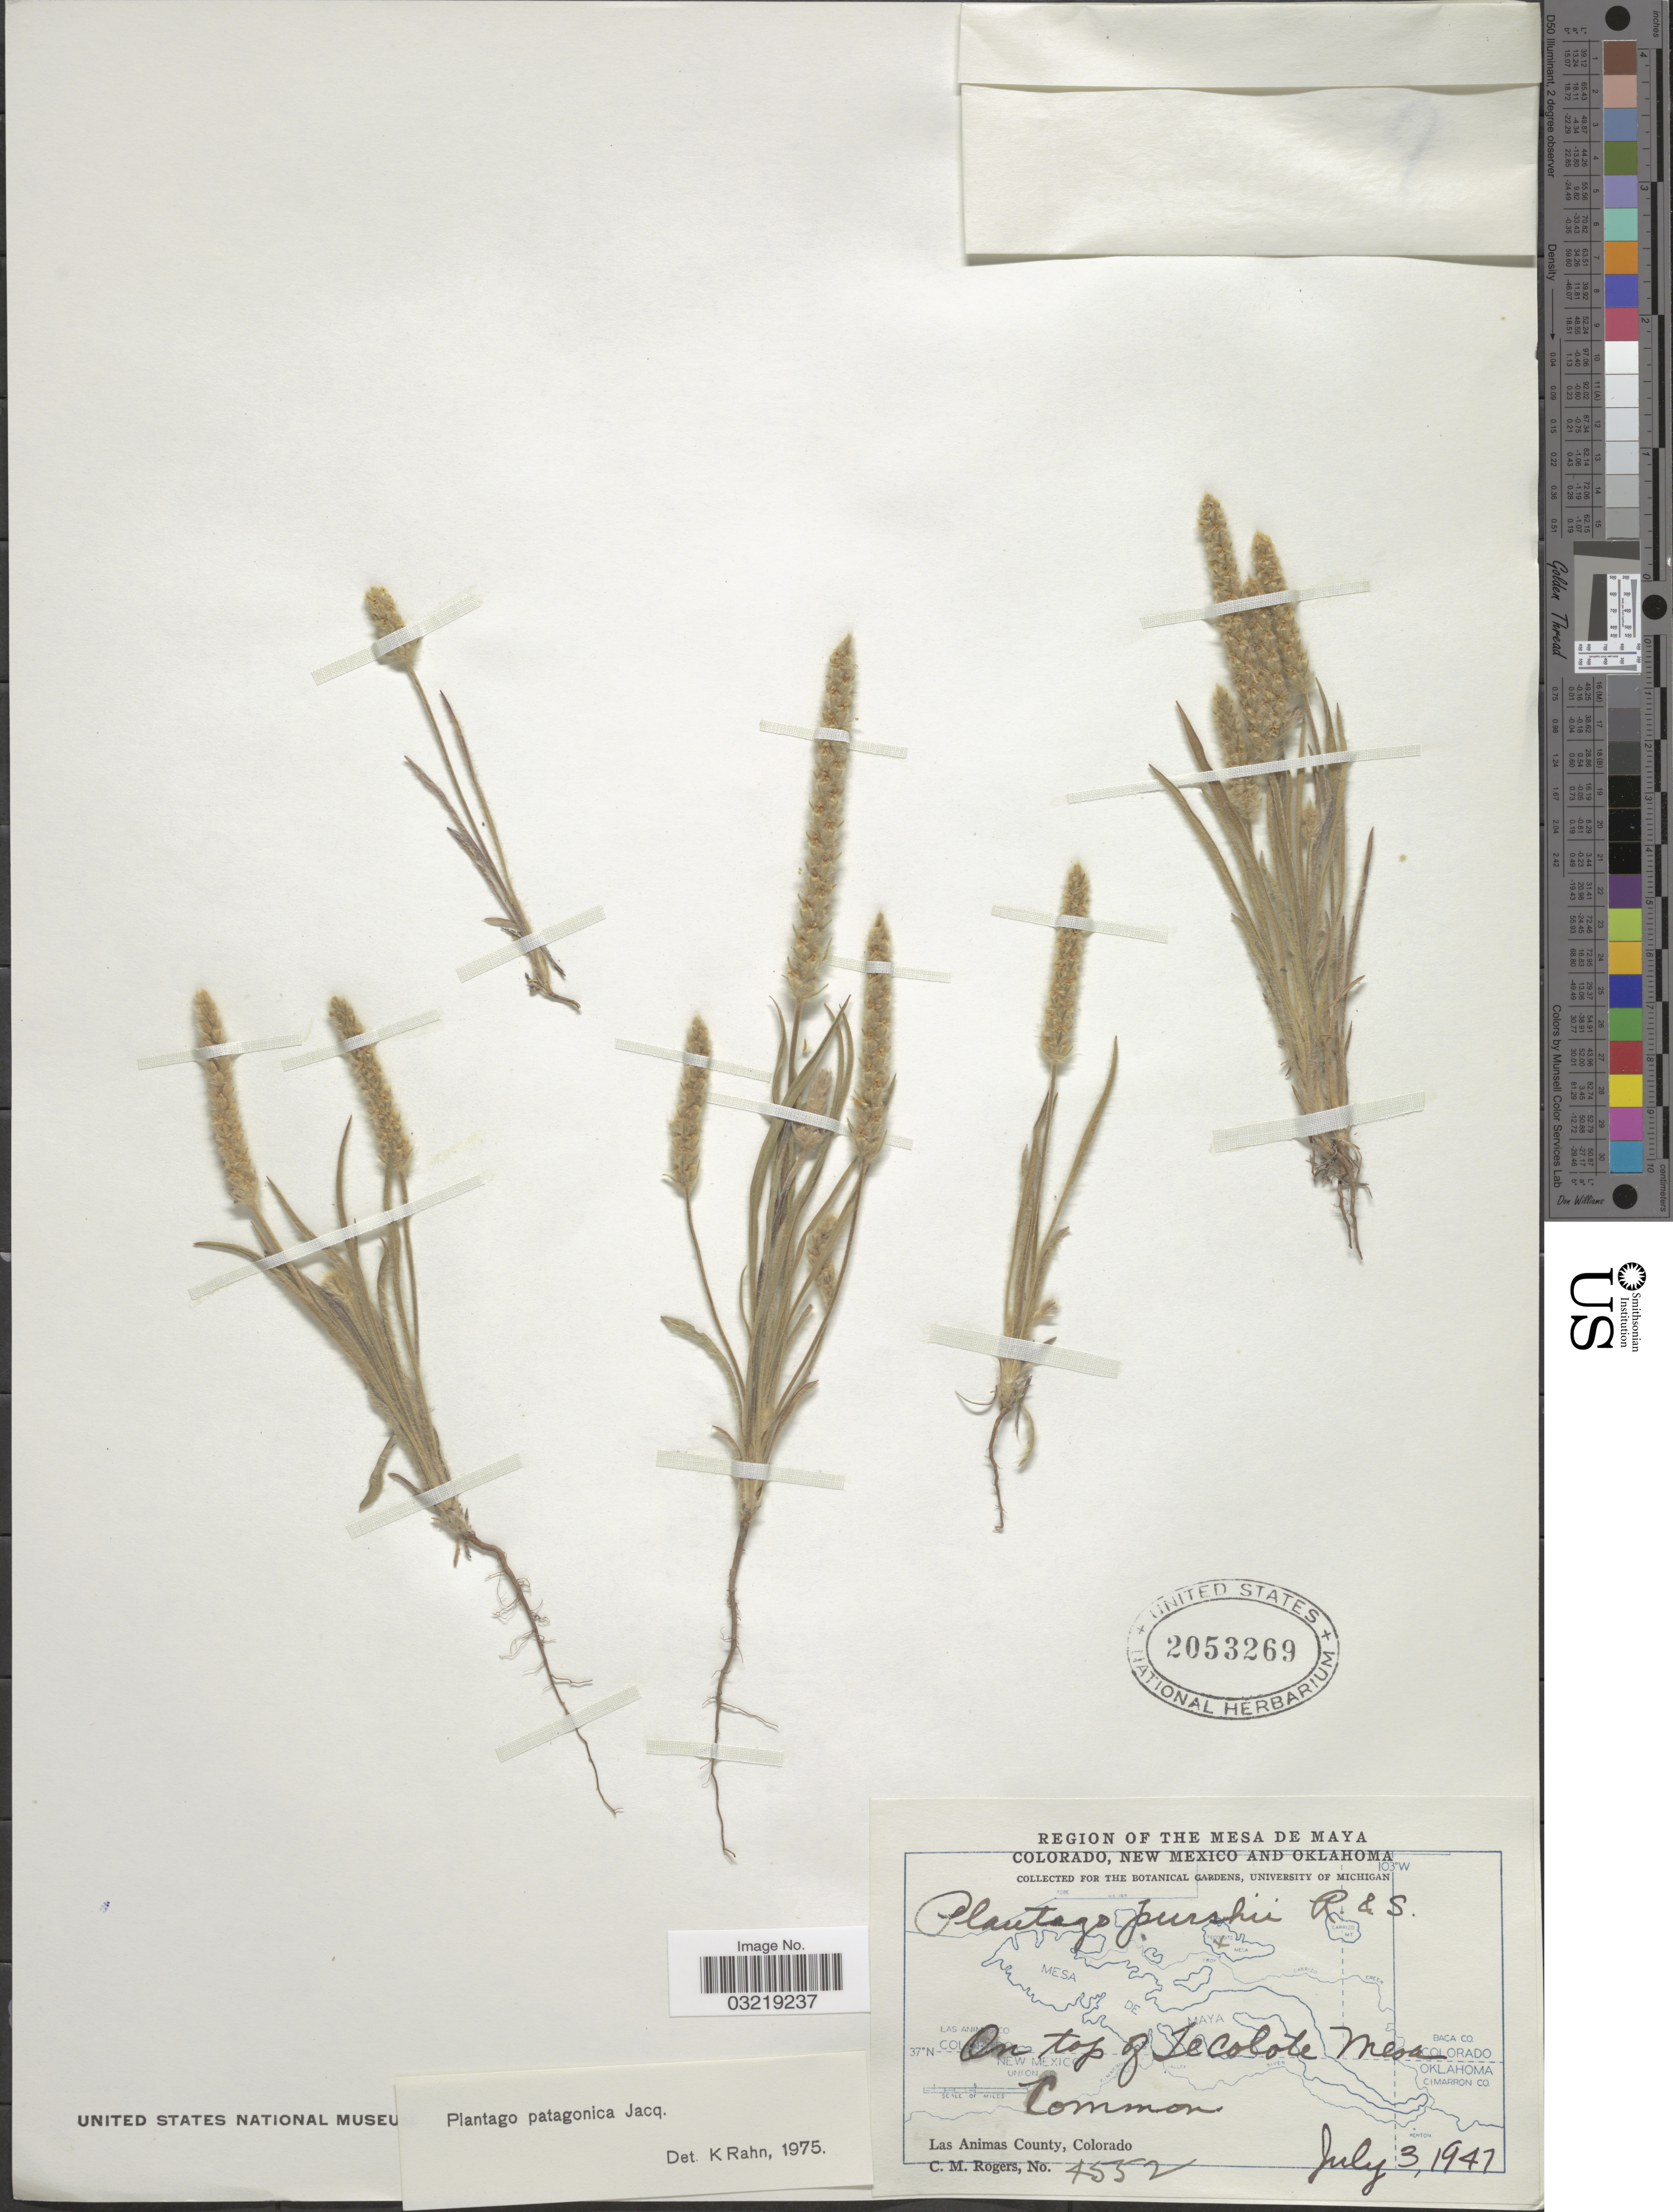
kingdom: Plantae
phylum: Tracheophyta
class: Magnoliopsida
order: Lamiales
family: Plantaginaceae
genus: Plantago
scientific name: Plantago patagonica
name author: Jacq.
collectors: C. M. Rogers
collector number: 4552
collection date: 1941-07-03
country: United States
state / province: Colorado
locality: Region of the Mesa de Maya. On top of Tecolote Mesa. Las Anima County.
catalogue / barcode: US 2053269